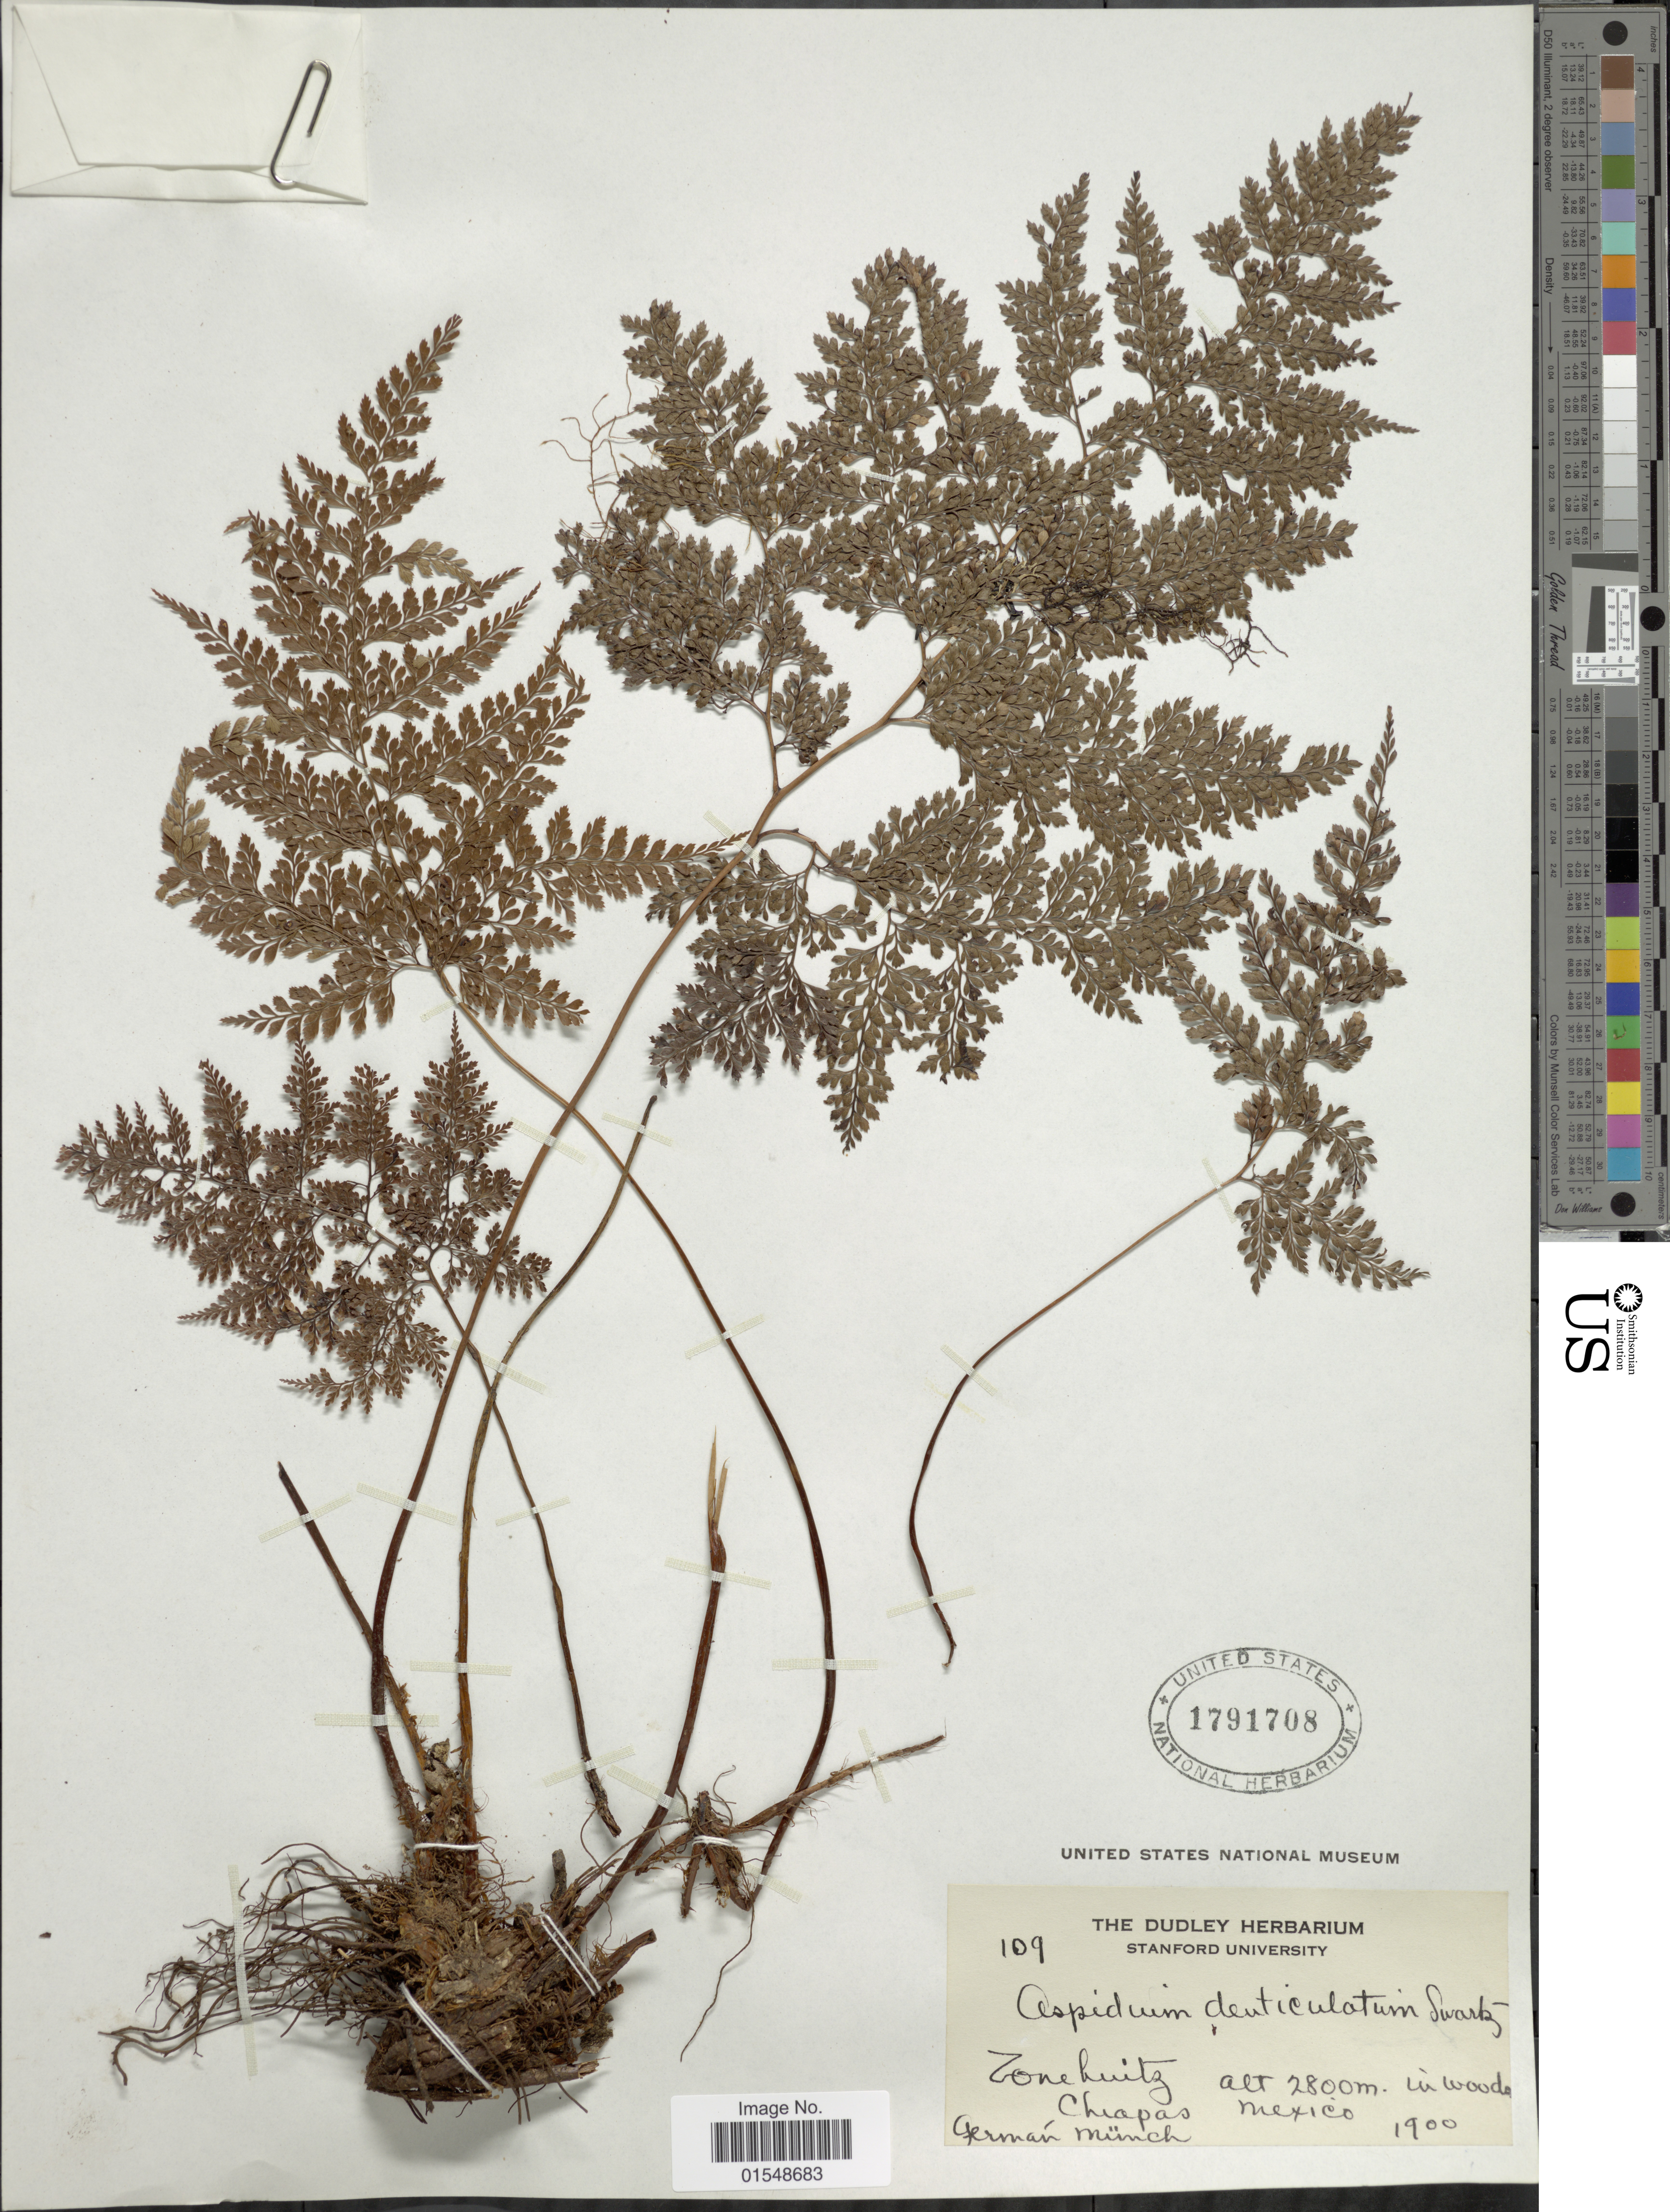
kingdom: Plantae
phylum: Tracheophyta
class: Polypodiopsida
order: Polypodiales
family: Dryopteridaceae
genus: Arachniodes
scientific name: Arachniodes denticulata var. jucunda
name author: (Fée) Lellinger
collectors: G. Munch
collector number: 109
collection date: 1900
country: Mexico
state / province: Chiapas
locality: Zonehuitz, in woods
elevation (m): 2800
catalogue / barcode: US 1791708